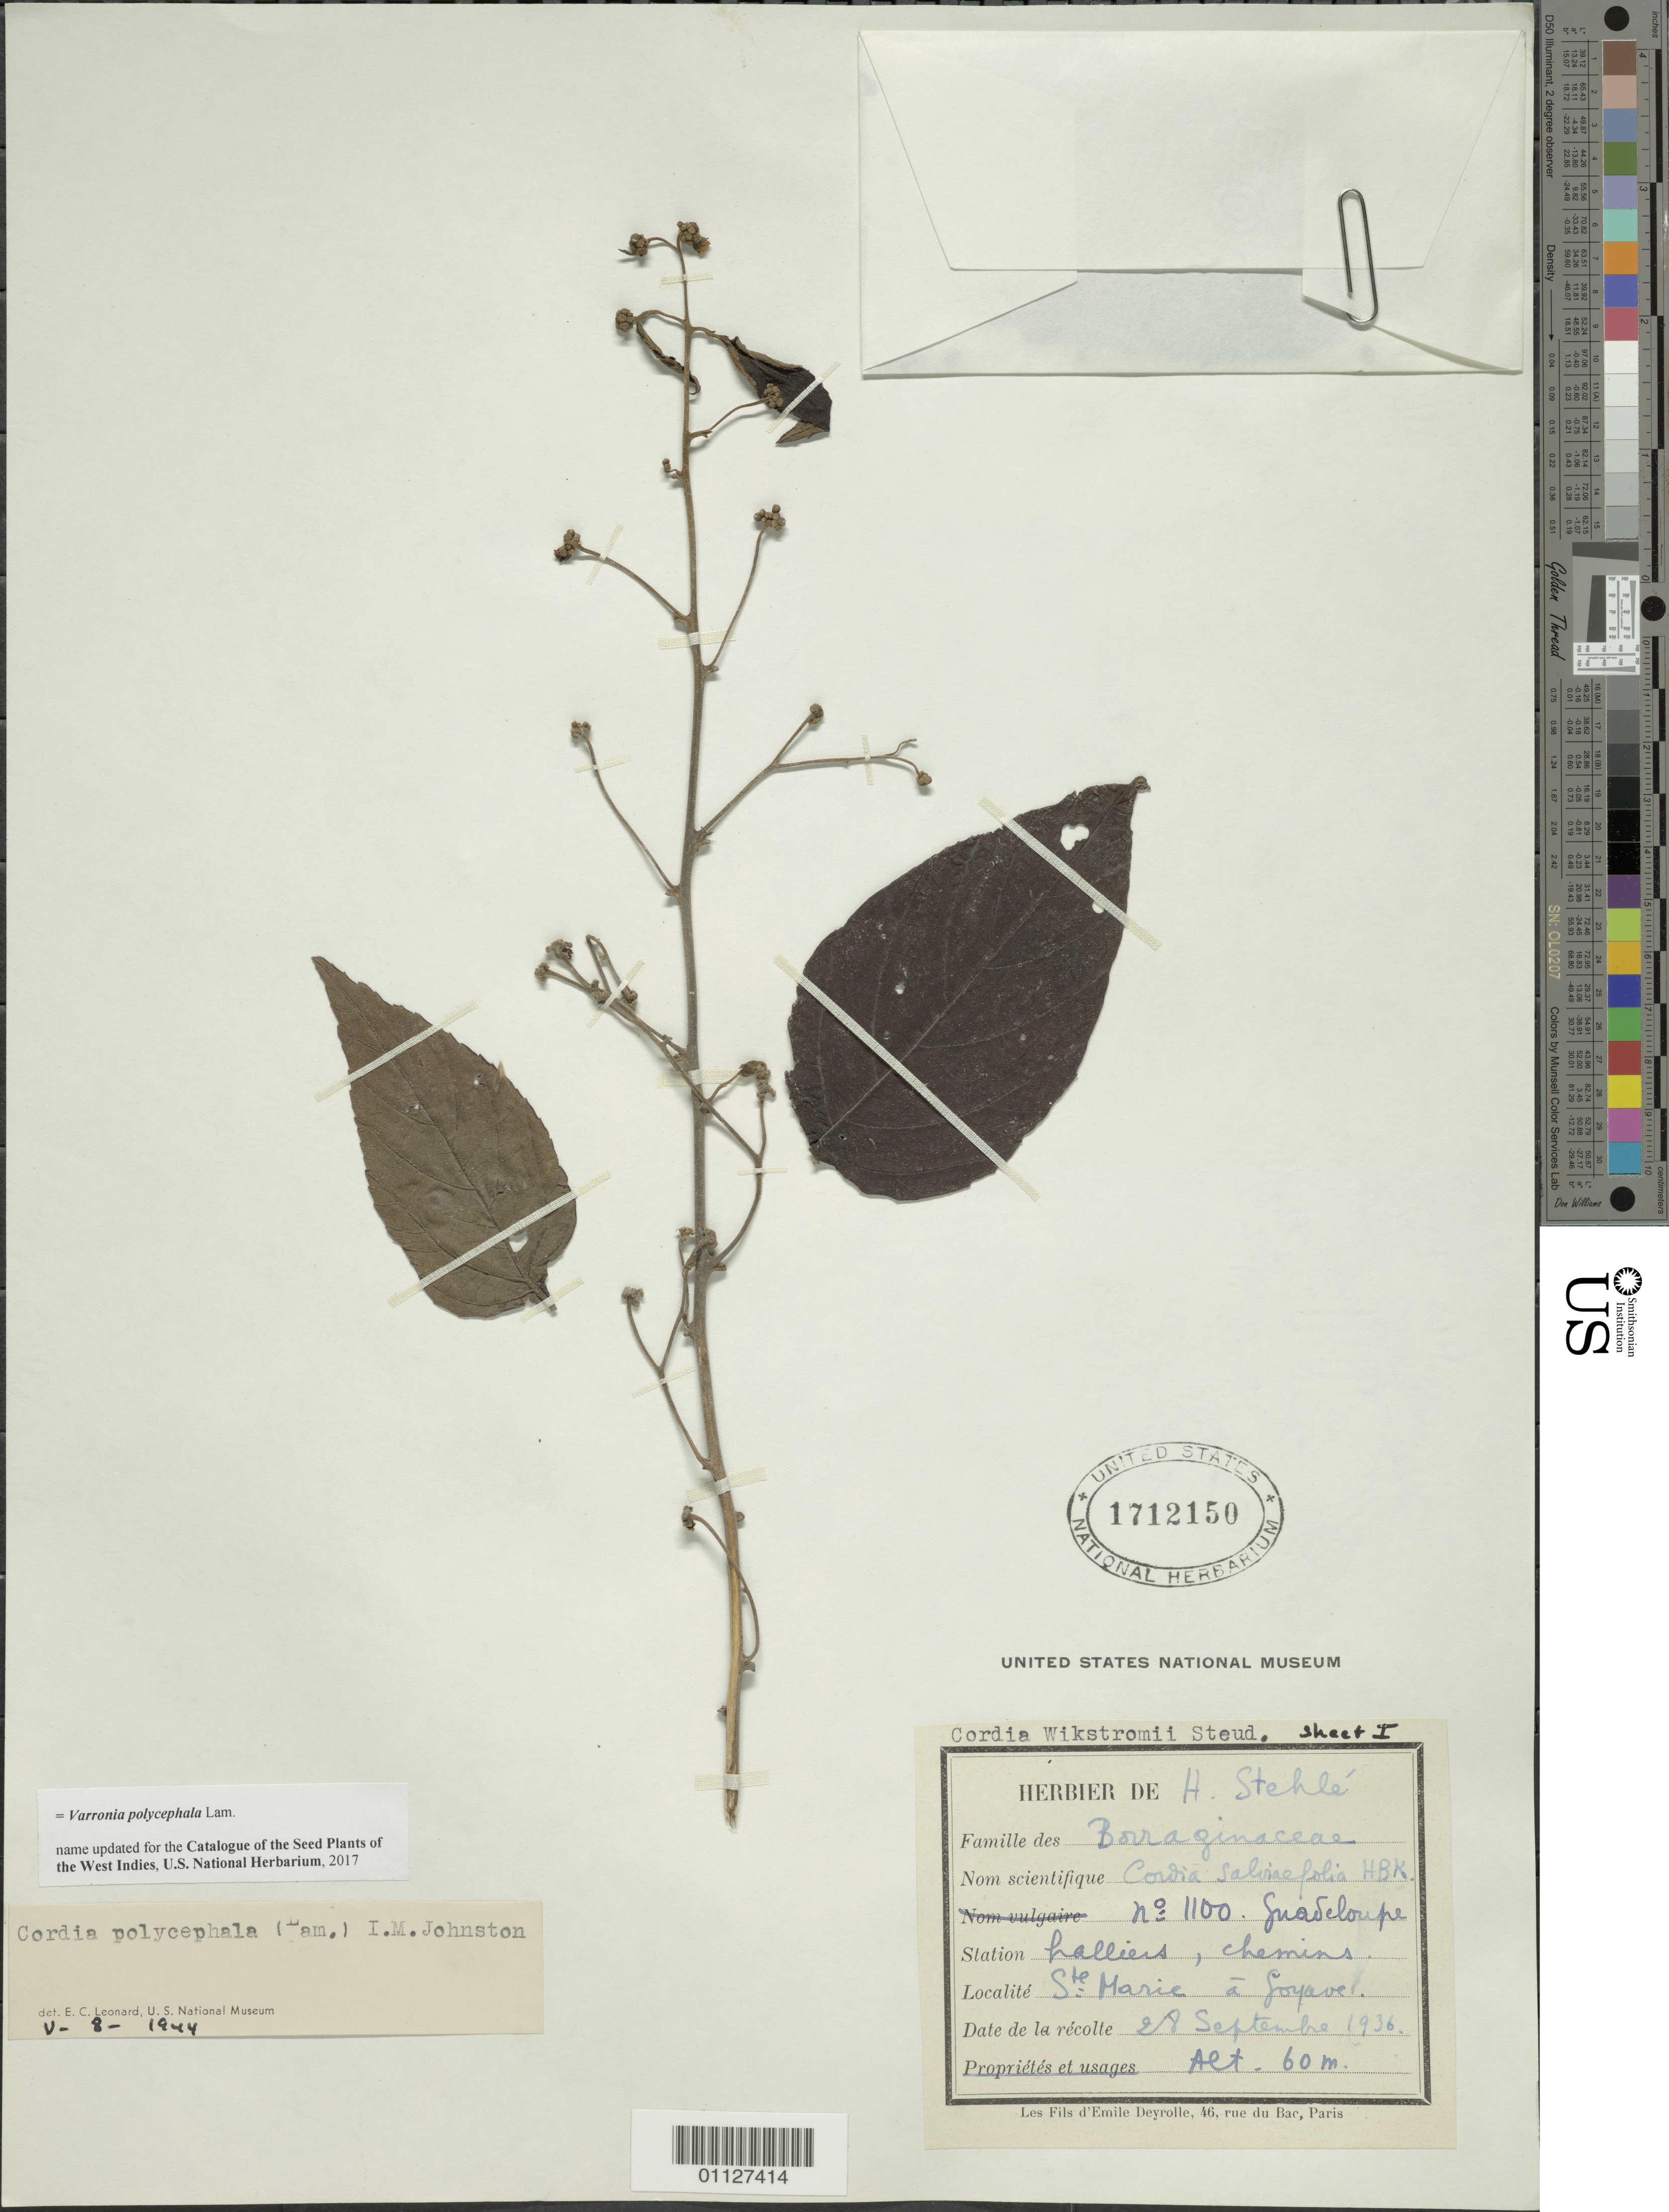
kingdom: Plantae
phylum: Tracheophyta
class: Magnoliopsida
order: Boraginales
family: Cordiaceae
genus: Varronia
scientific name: Varronia polycephala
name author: Lam.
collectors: H. Stehlé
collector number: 1100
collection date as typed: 28 Sep 1936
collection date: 1936-09-28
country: Guadeloupe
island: Basse Terre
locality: Ste Marie à Goyave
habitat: halliers, chemins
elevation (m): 60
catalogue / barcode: US 1712150